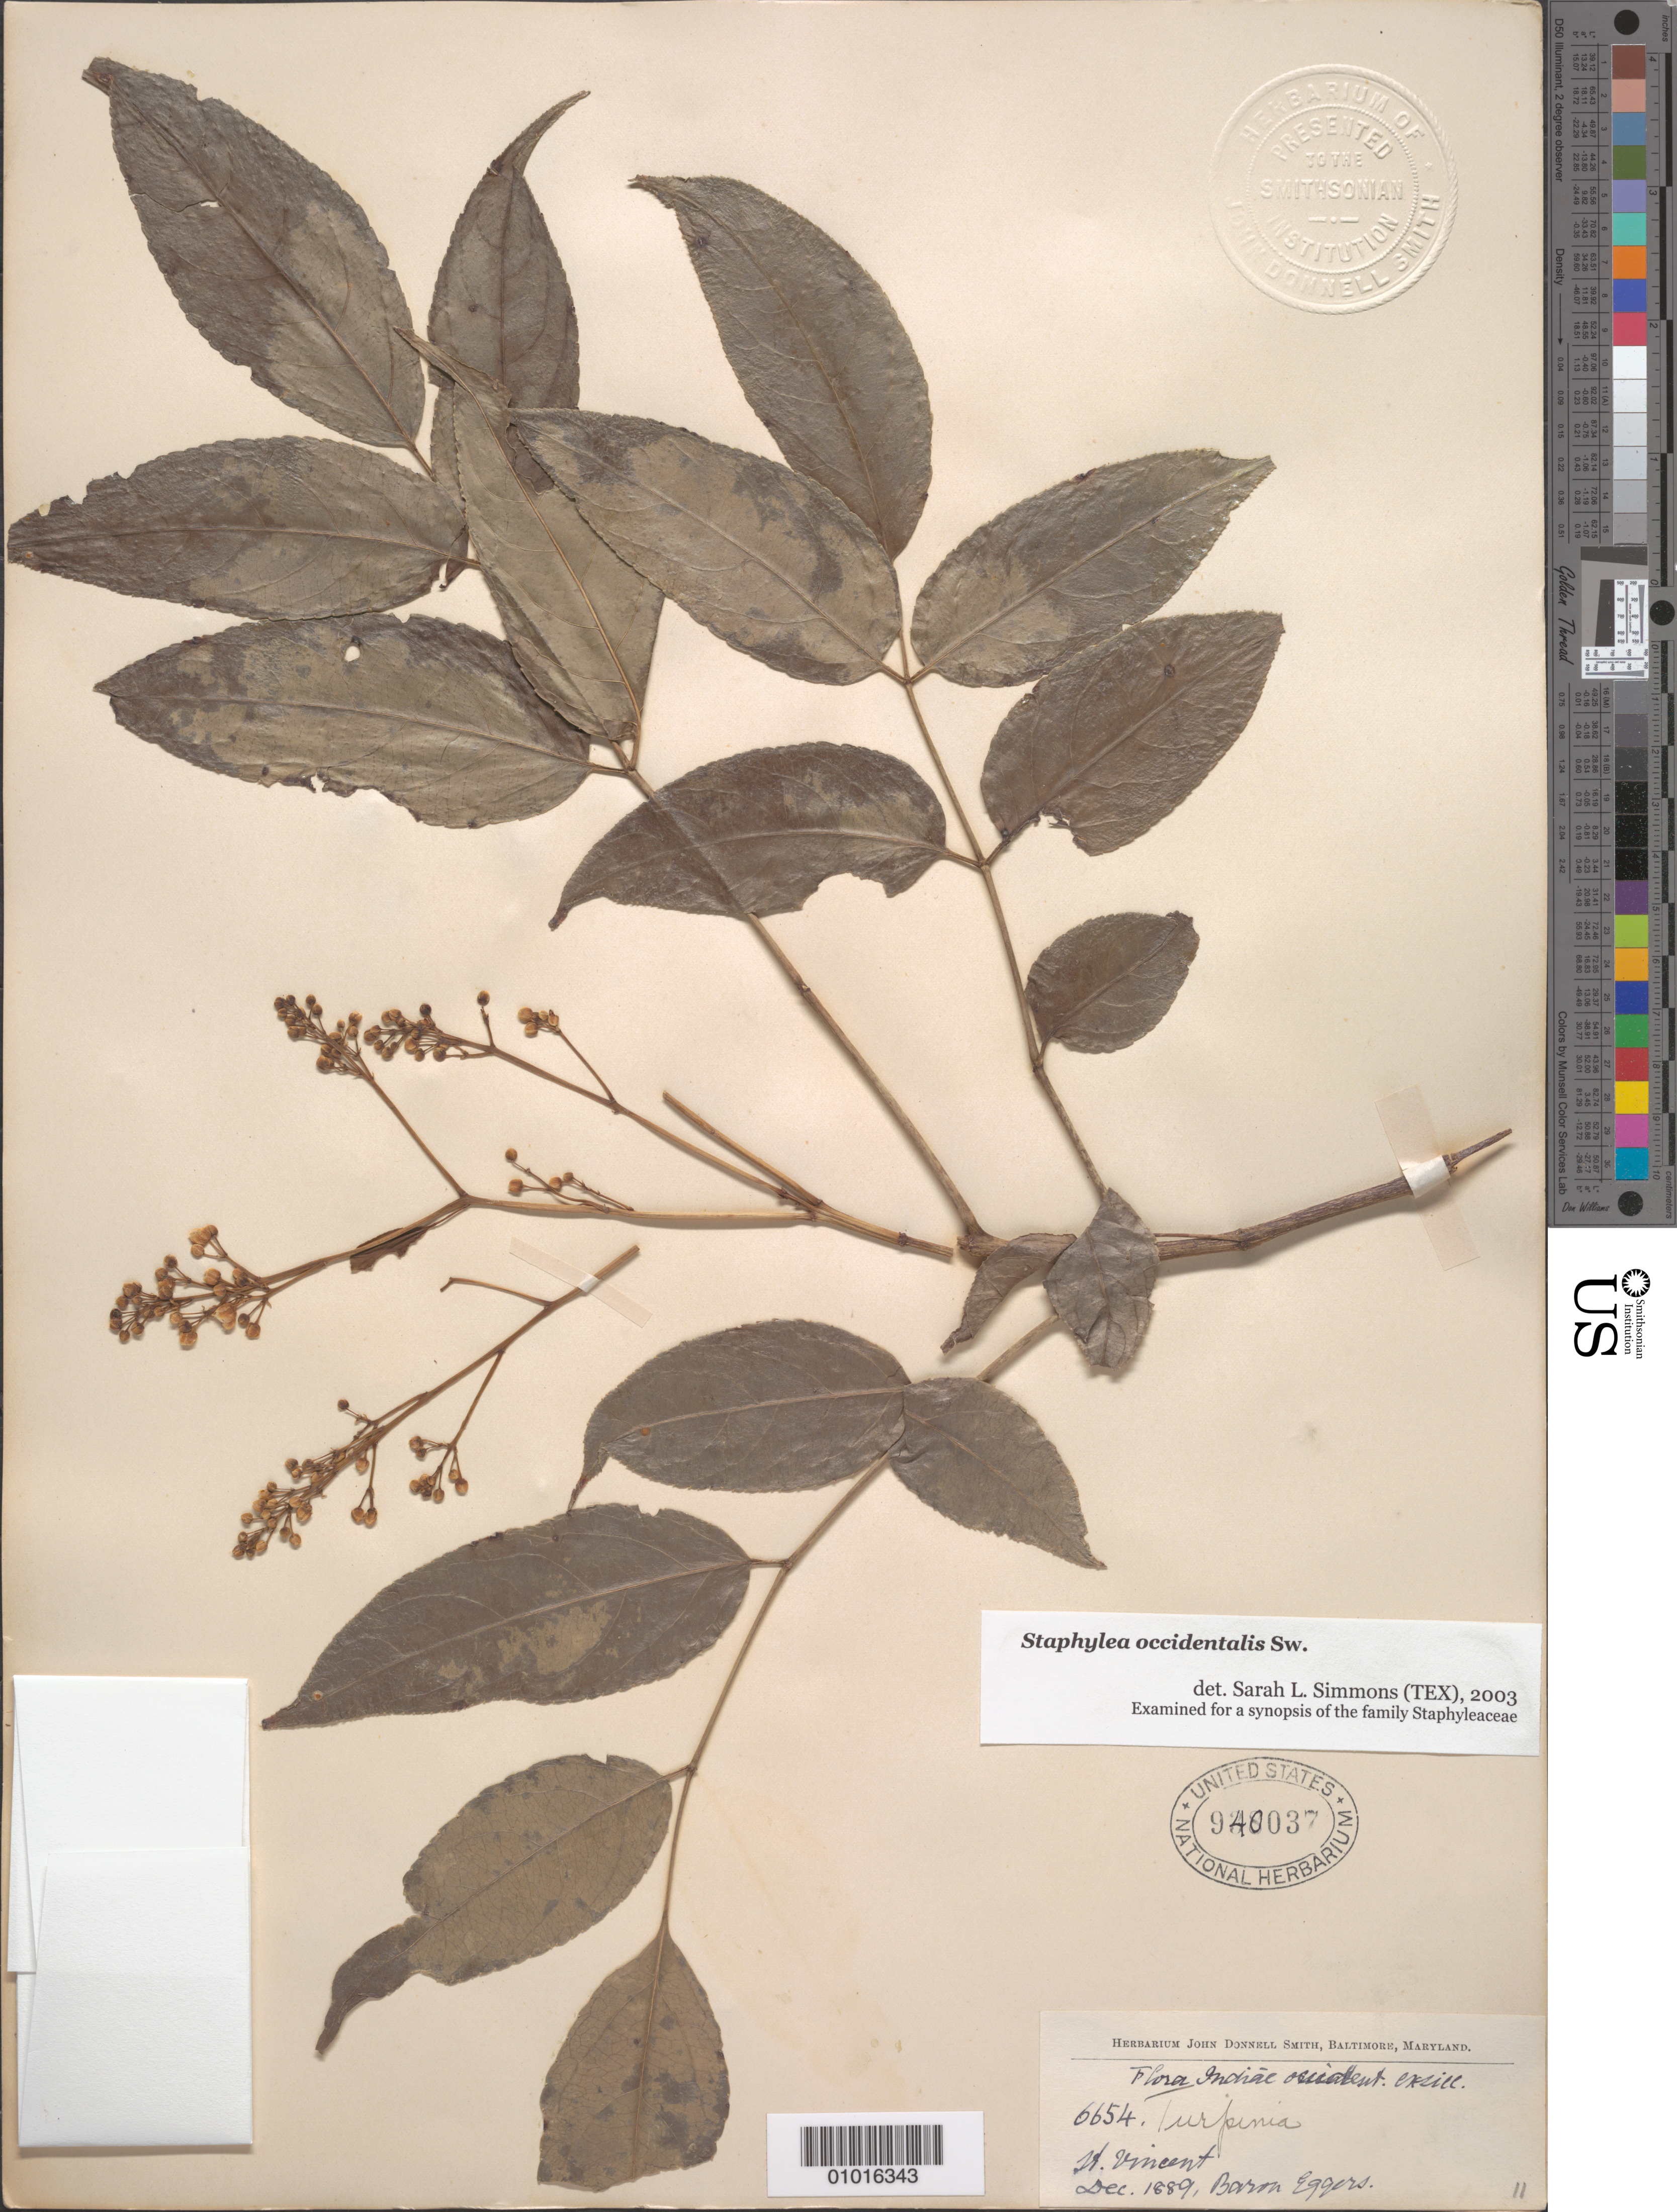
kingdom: Plantae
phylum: Tracheophyta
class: Magnoliopsida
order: Crossosomatales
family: Staphyleaceae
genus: Staphylea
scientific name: Staphylea occidentalis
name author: Sw.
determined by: Simmons, S. L.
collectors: H. F. A. von Eggers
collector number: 6654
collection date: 1889-12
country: St. Vincent - Grenadines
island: St. Vincent I.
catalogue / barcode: US 940037